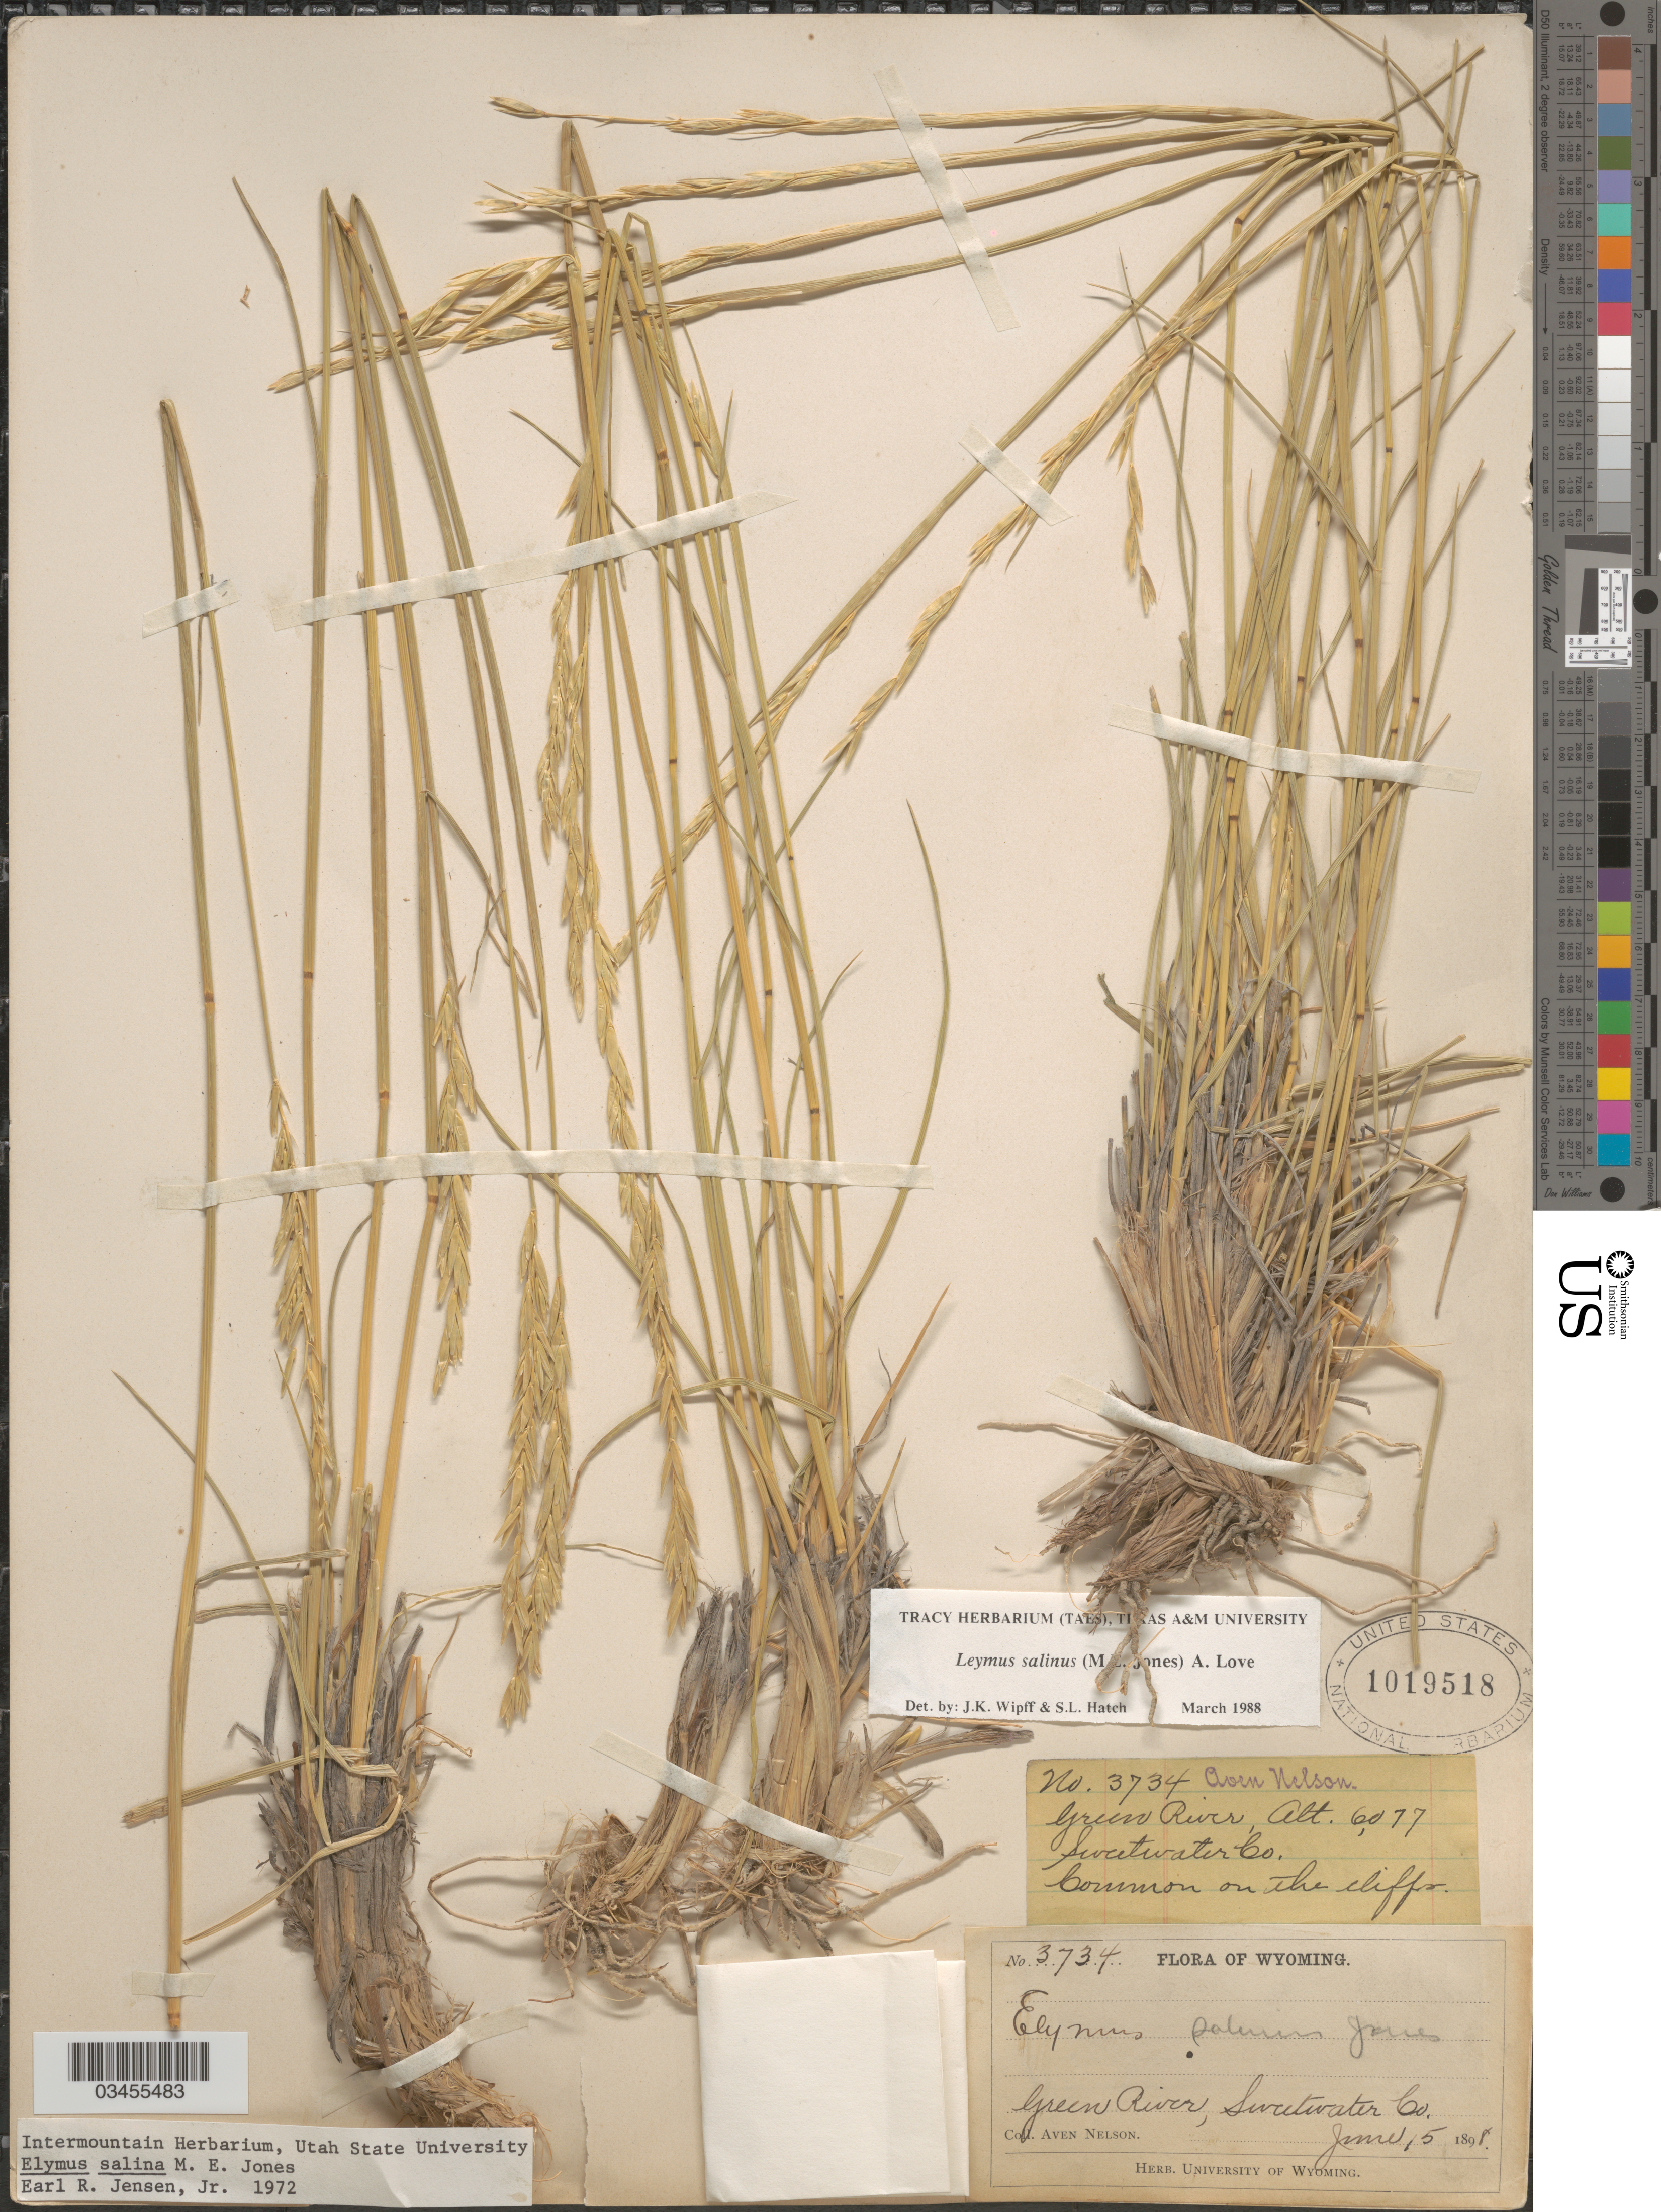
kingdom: Plantae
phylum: Tracheophyta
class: Liliopsida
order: Poales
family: Poaceae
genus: Leymus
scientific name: Leymus salina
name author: (M.E. Jones) Á. Löve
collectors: A. Nelson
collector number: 3734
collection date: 1898-06-05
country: United States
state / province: Wyoming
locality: Green River, Sweetwater Co.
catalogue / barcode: US 1019518